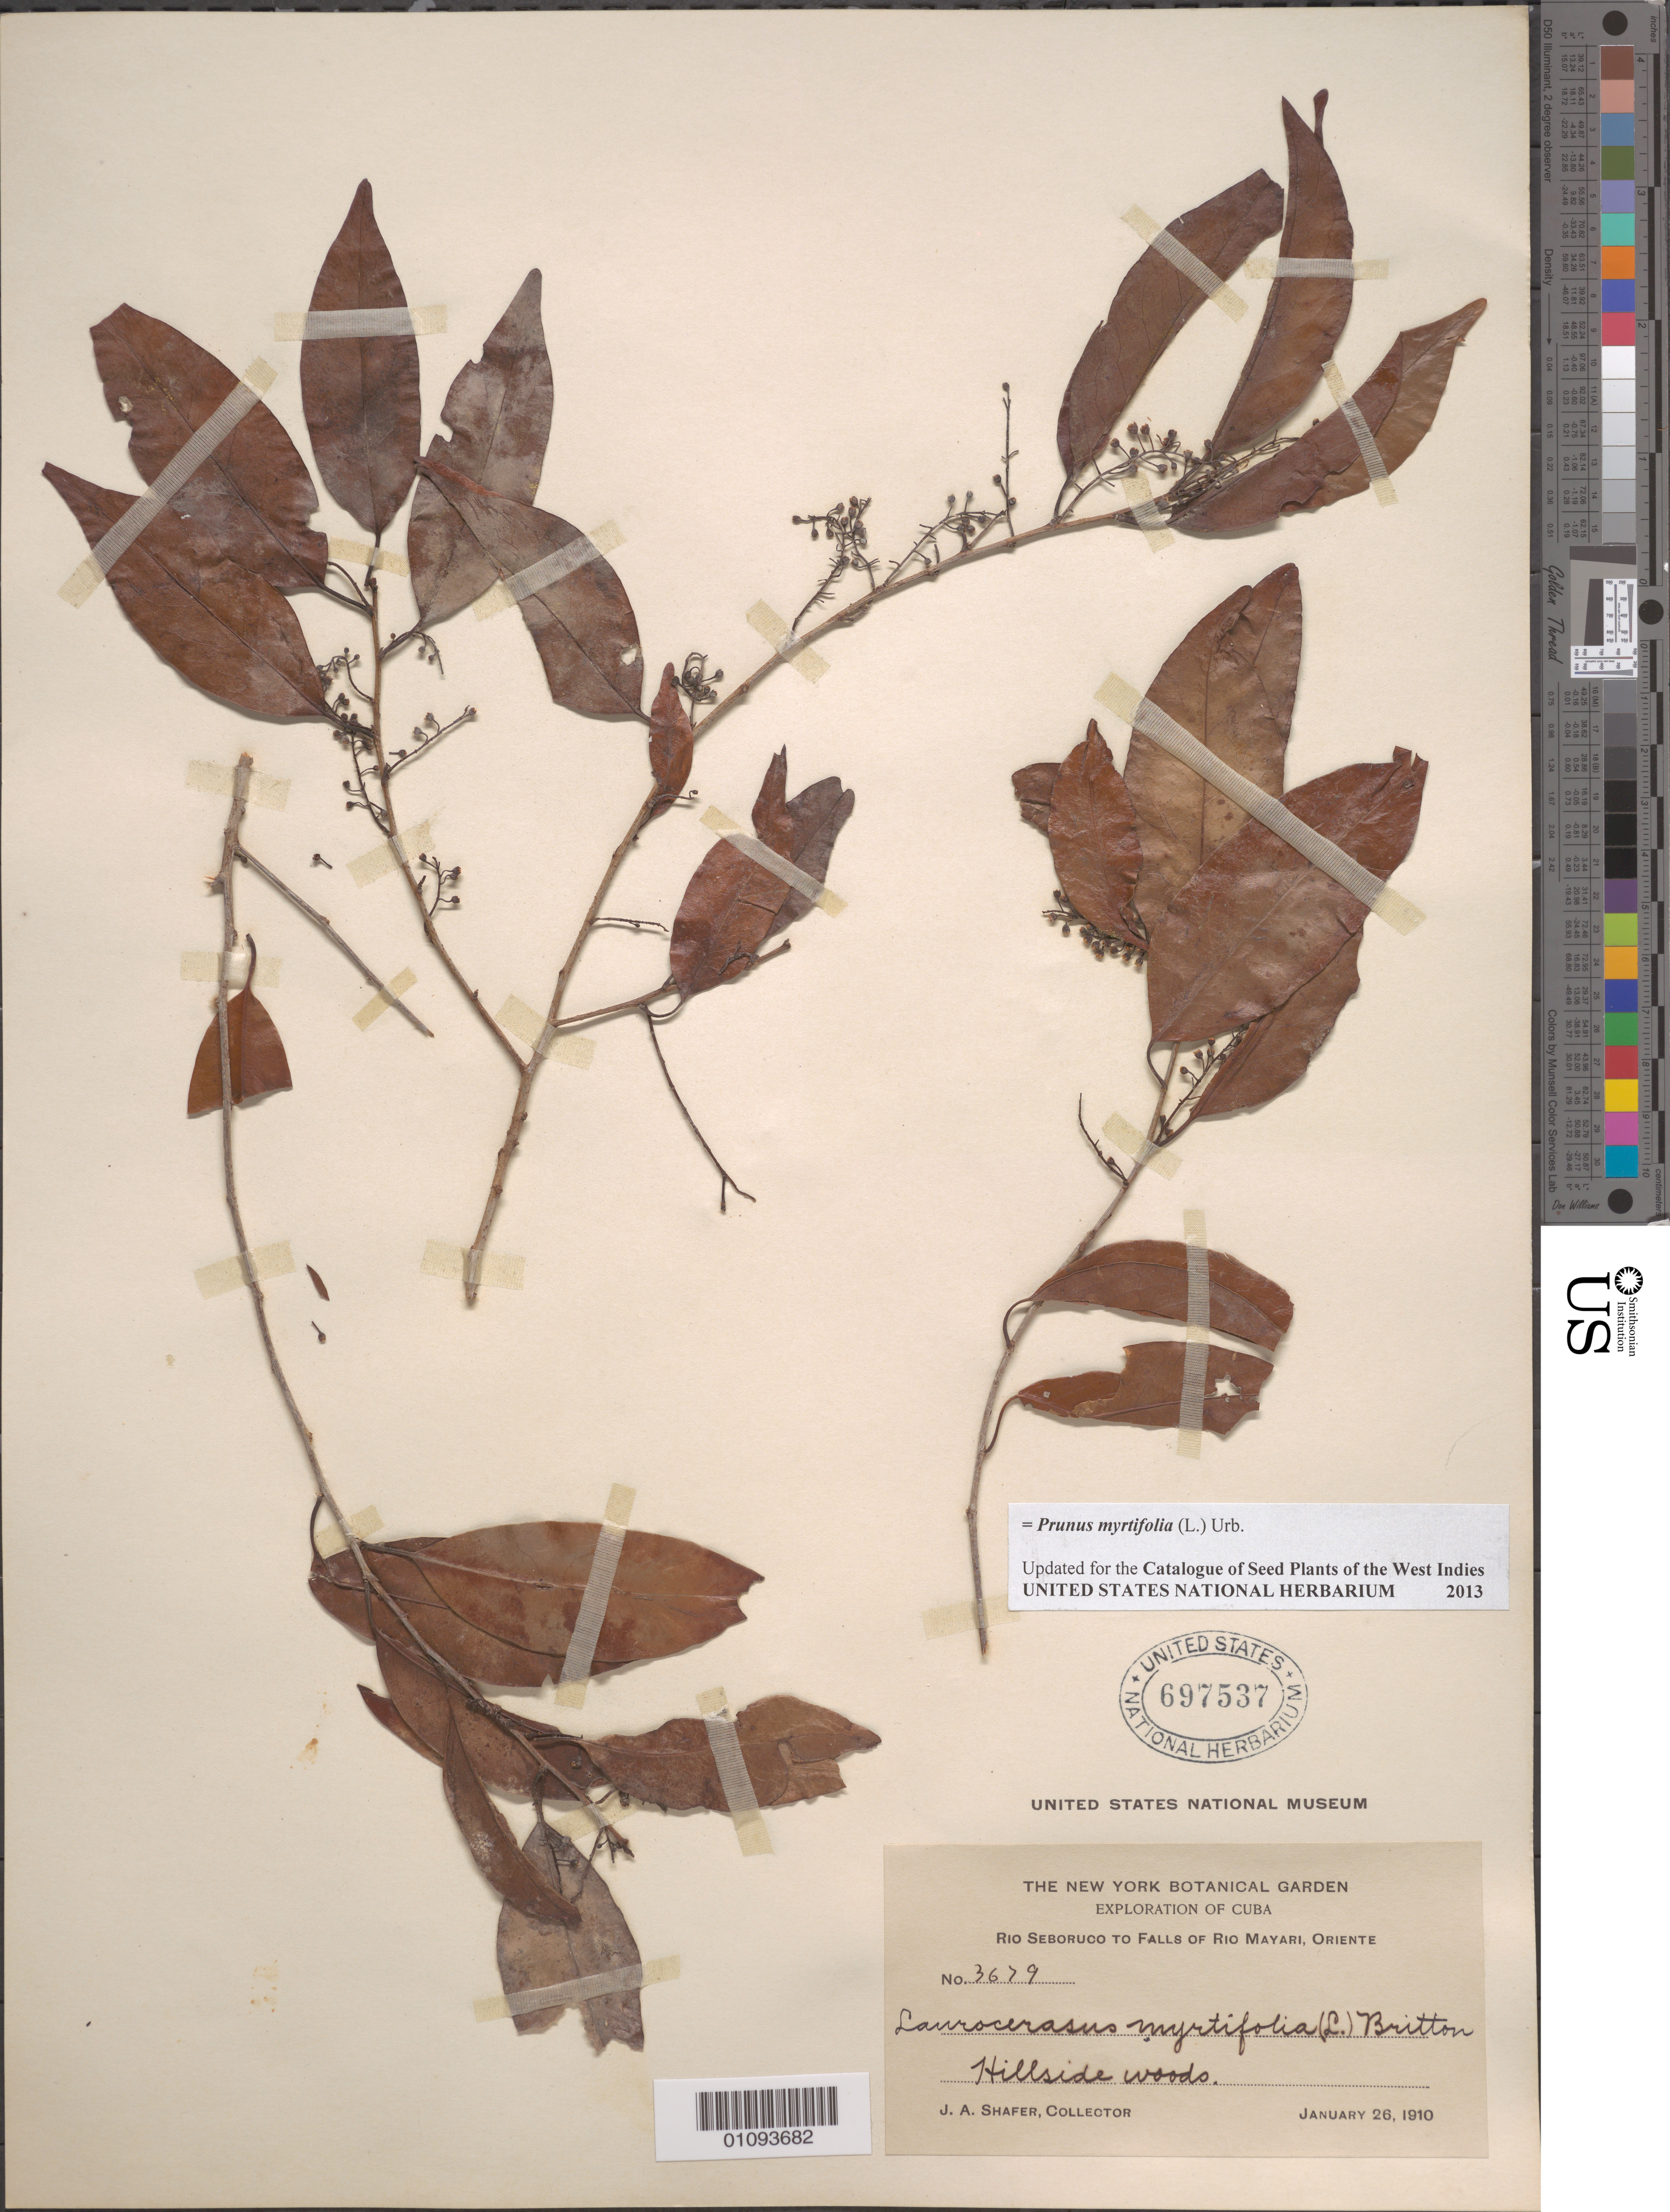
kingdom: Plantae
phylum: Tracheophyta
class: Magnoliopsida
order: Rosales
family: Rosaceae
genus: Prunus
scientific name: Prunus myrtifolia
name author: (L.) Urb.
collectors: J. A. Shafer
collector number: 3679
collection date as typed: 26 Jan 1910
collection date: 1910-01-26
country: Cuba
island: Cuba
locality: hillside woods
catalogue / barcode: US 697537